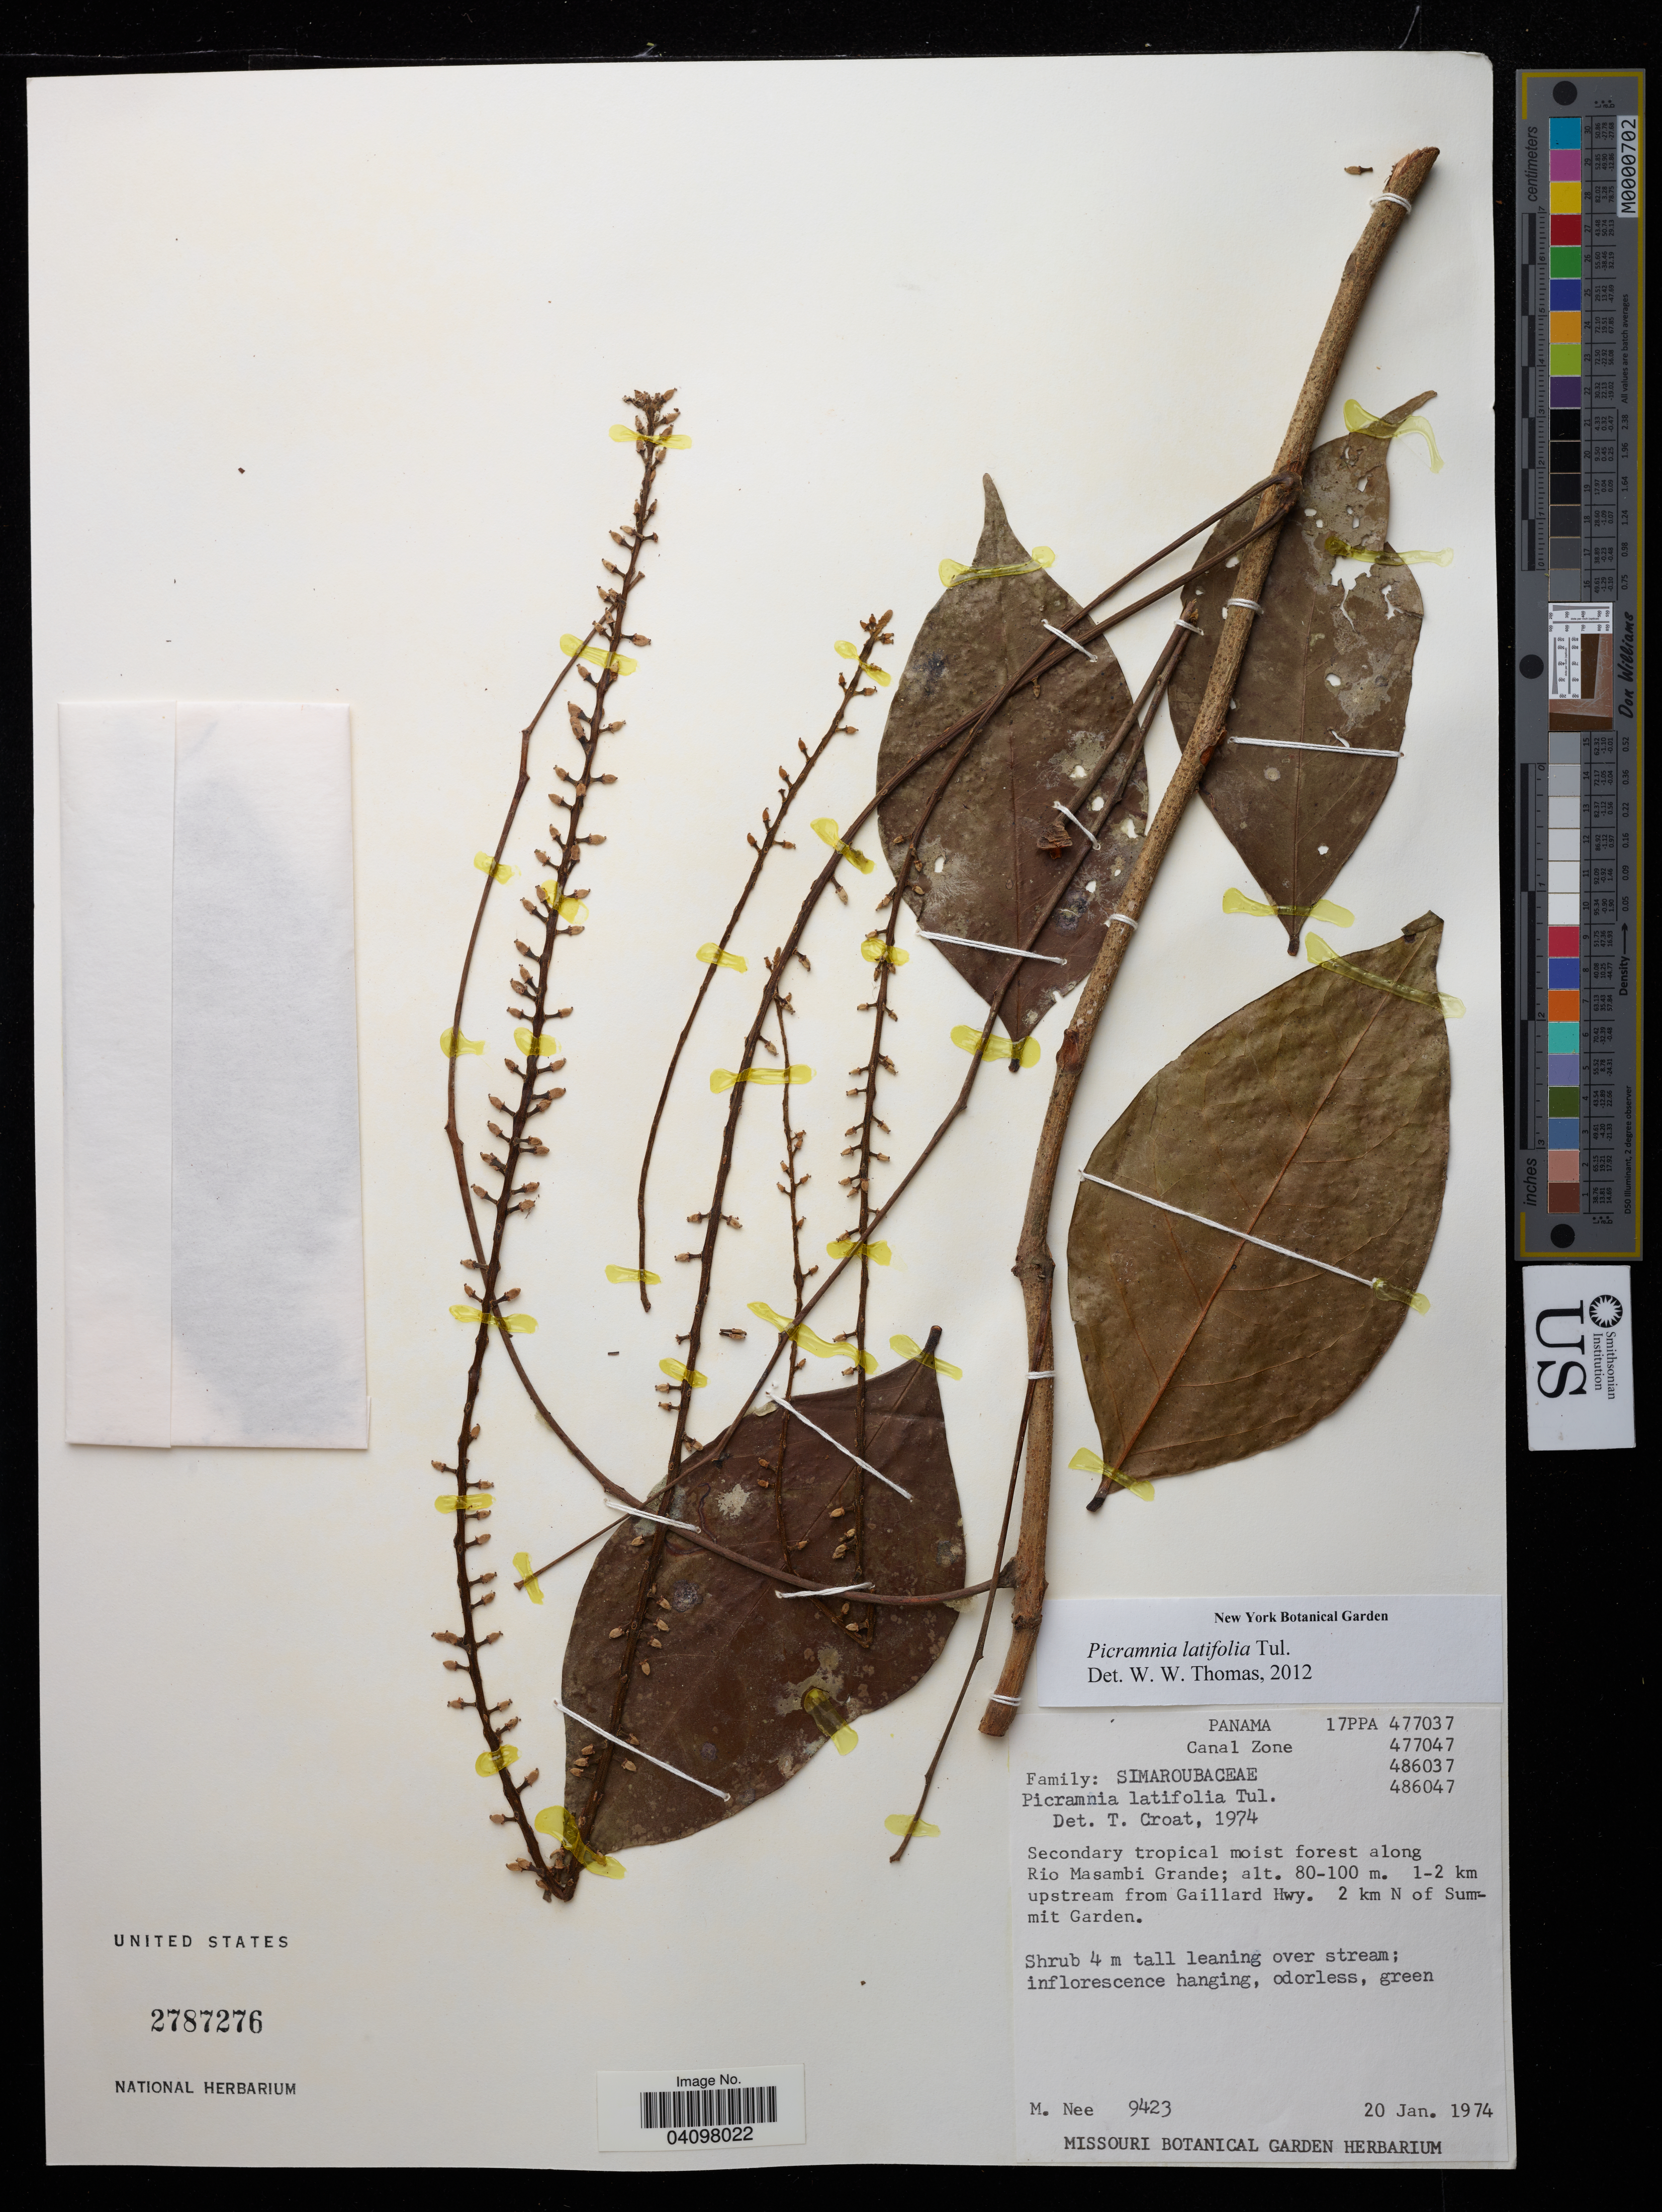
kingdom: Plantae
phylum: Tracheophyta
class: Magnoliopsida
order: Picramniales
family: Picramniaceae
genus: Picramnia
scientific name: Picramnia latifolia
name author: Tul.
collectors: M. Nee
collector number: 9423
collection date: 1974-01-20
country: Panama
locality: Canal Zone. Rio Masambi Grande, 1-2 km upstream from Gaillard Hwy. 2 km N of Summit Garden.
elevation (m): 80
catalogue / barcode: US 2787276